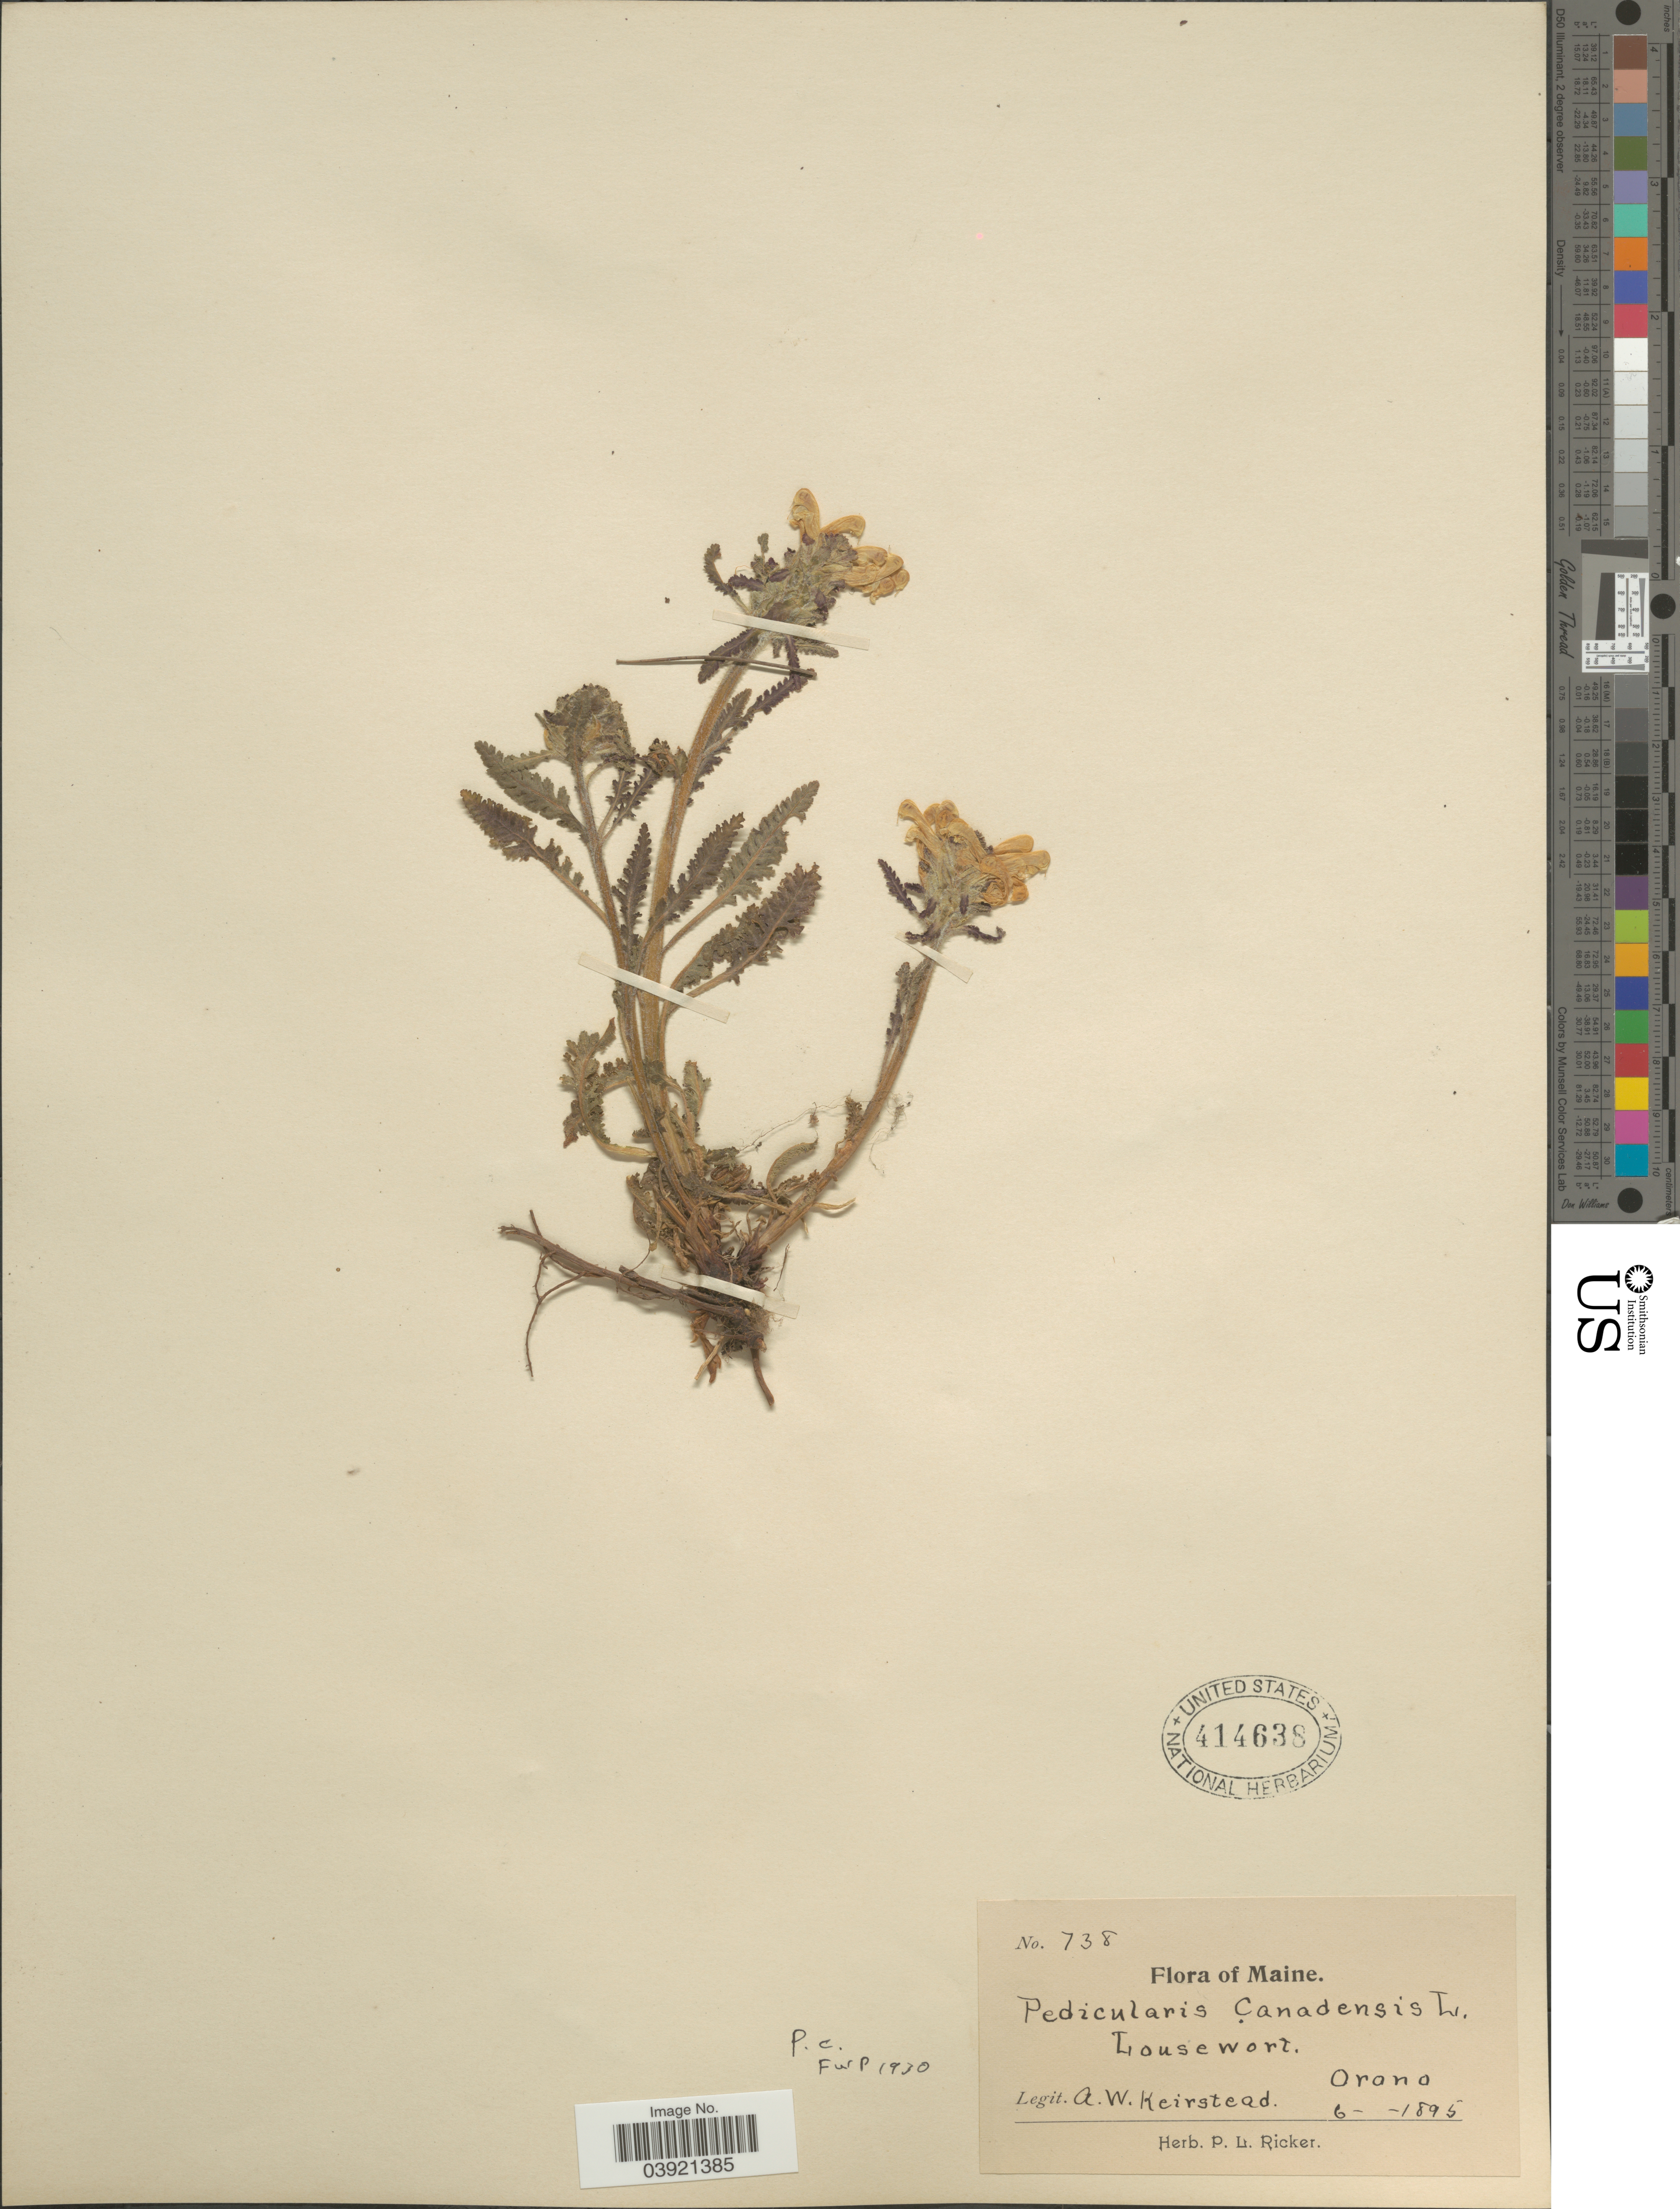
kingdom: Plantae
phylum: Tracheophyta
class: Magnoliopsida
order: Lamiales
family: Orobanchaceae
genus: Pedicularis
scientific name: Pedicularis canadensis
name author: L.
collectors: A. Keirstead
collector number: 738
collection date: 1895-06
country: United States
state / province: Maine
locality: Lousewort. Orono.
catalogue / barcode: US 414638